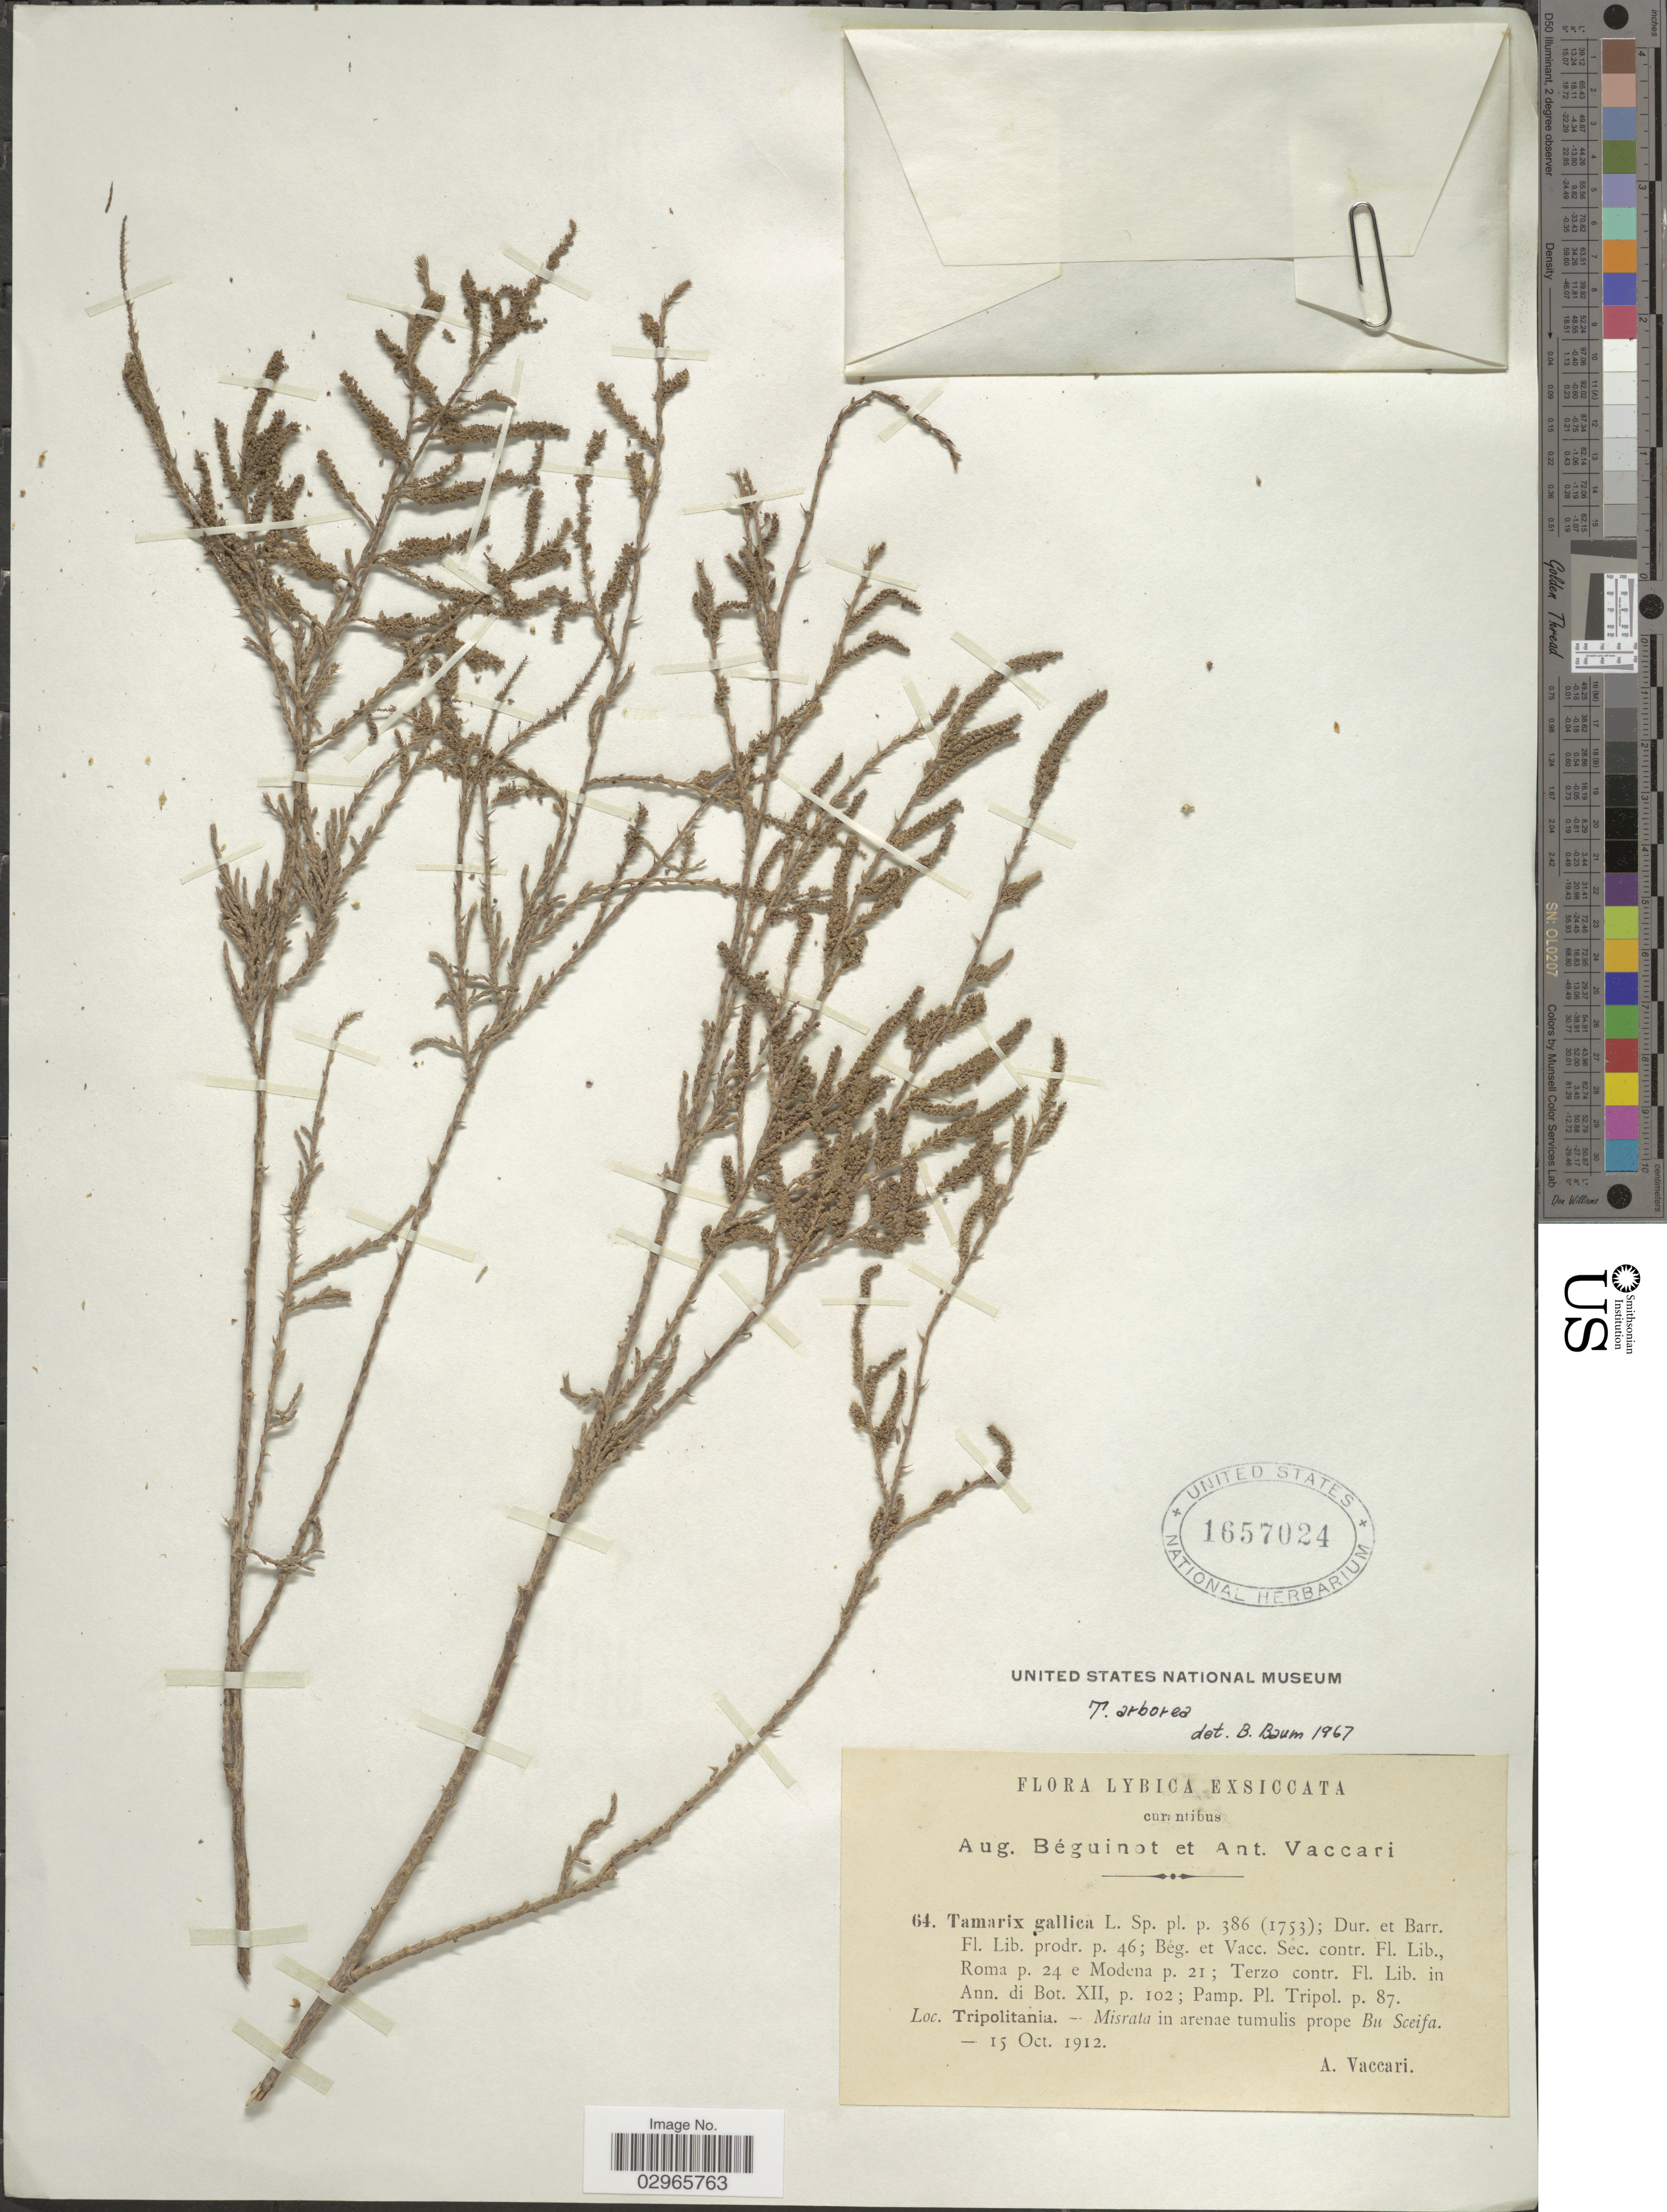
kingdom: Plantae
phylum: Tracheophyta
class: Magnoliopsida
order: Caryophyllales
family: Tamaricaceae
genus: Tamarix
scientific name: Tamarix arborea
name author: (Sieber ex Ehrenb.) Bunge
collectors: A. Vaccari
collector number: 64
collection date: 1912-10-15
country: Libya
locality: Tripolitania. - Misrata in arenae tumulis prope Bu Sceifa.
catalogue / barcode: US 1657024